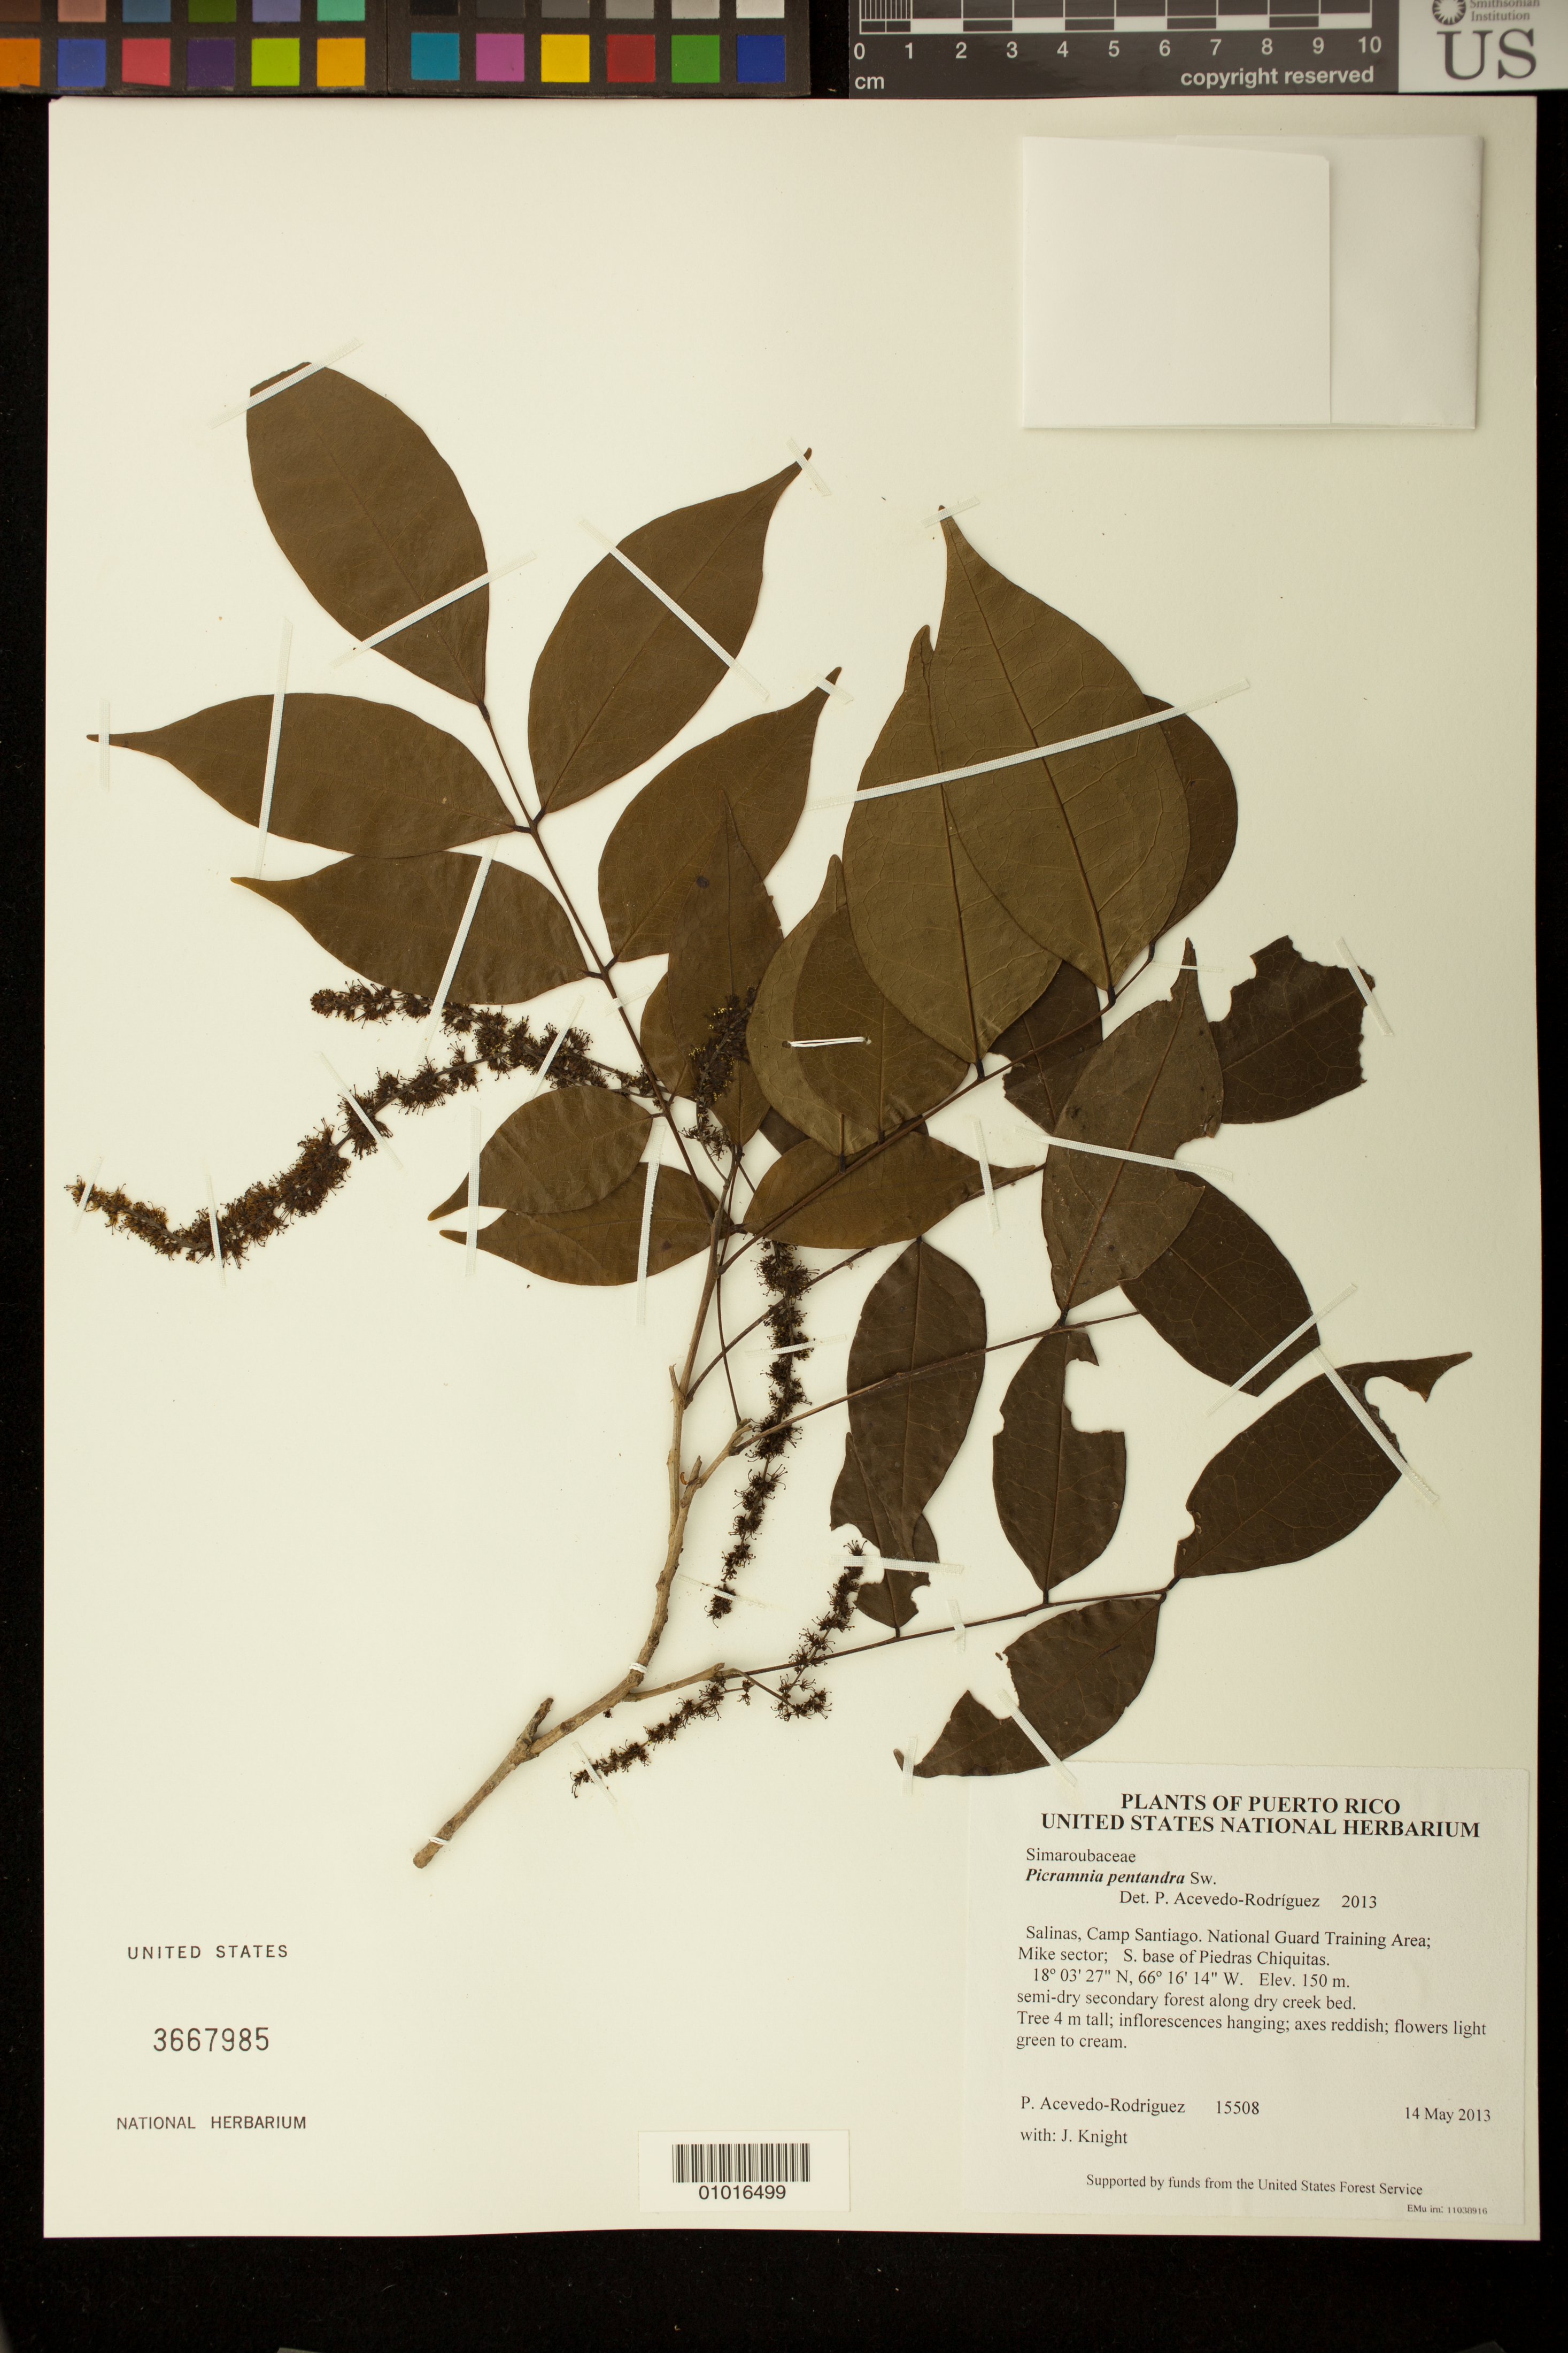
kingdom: Plantae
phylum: Tracheophyta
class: Magnoliopsida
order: Picramniales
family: Picramniaceae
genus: Picramnia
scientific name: Picramnia pentandra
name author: Sw.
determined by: Acevedo-Rodríguez, P., (BOT), Smithsonian Institution - National Museum of Natural History (UNITED STATES)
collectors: P. Acevedo-Rodr. & J. Knight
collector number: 15508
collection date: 2013-05-14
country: Puerto Rico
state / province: Salinas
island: Puerto Rico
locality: Camp Santiago. National Guard Training Area; Mike sector; S. base of Piedras Chiquitas.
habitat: semi-dry secondary forest along dry creek bed.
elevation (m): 150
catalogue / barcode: US 3667985